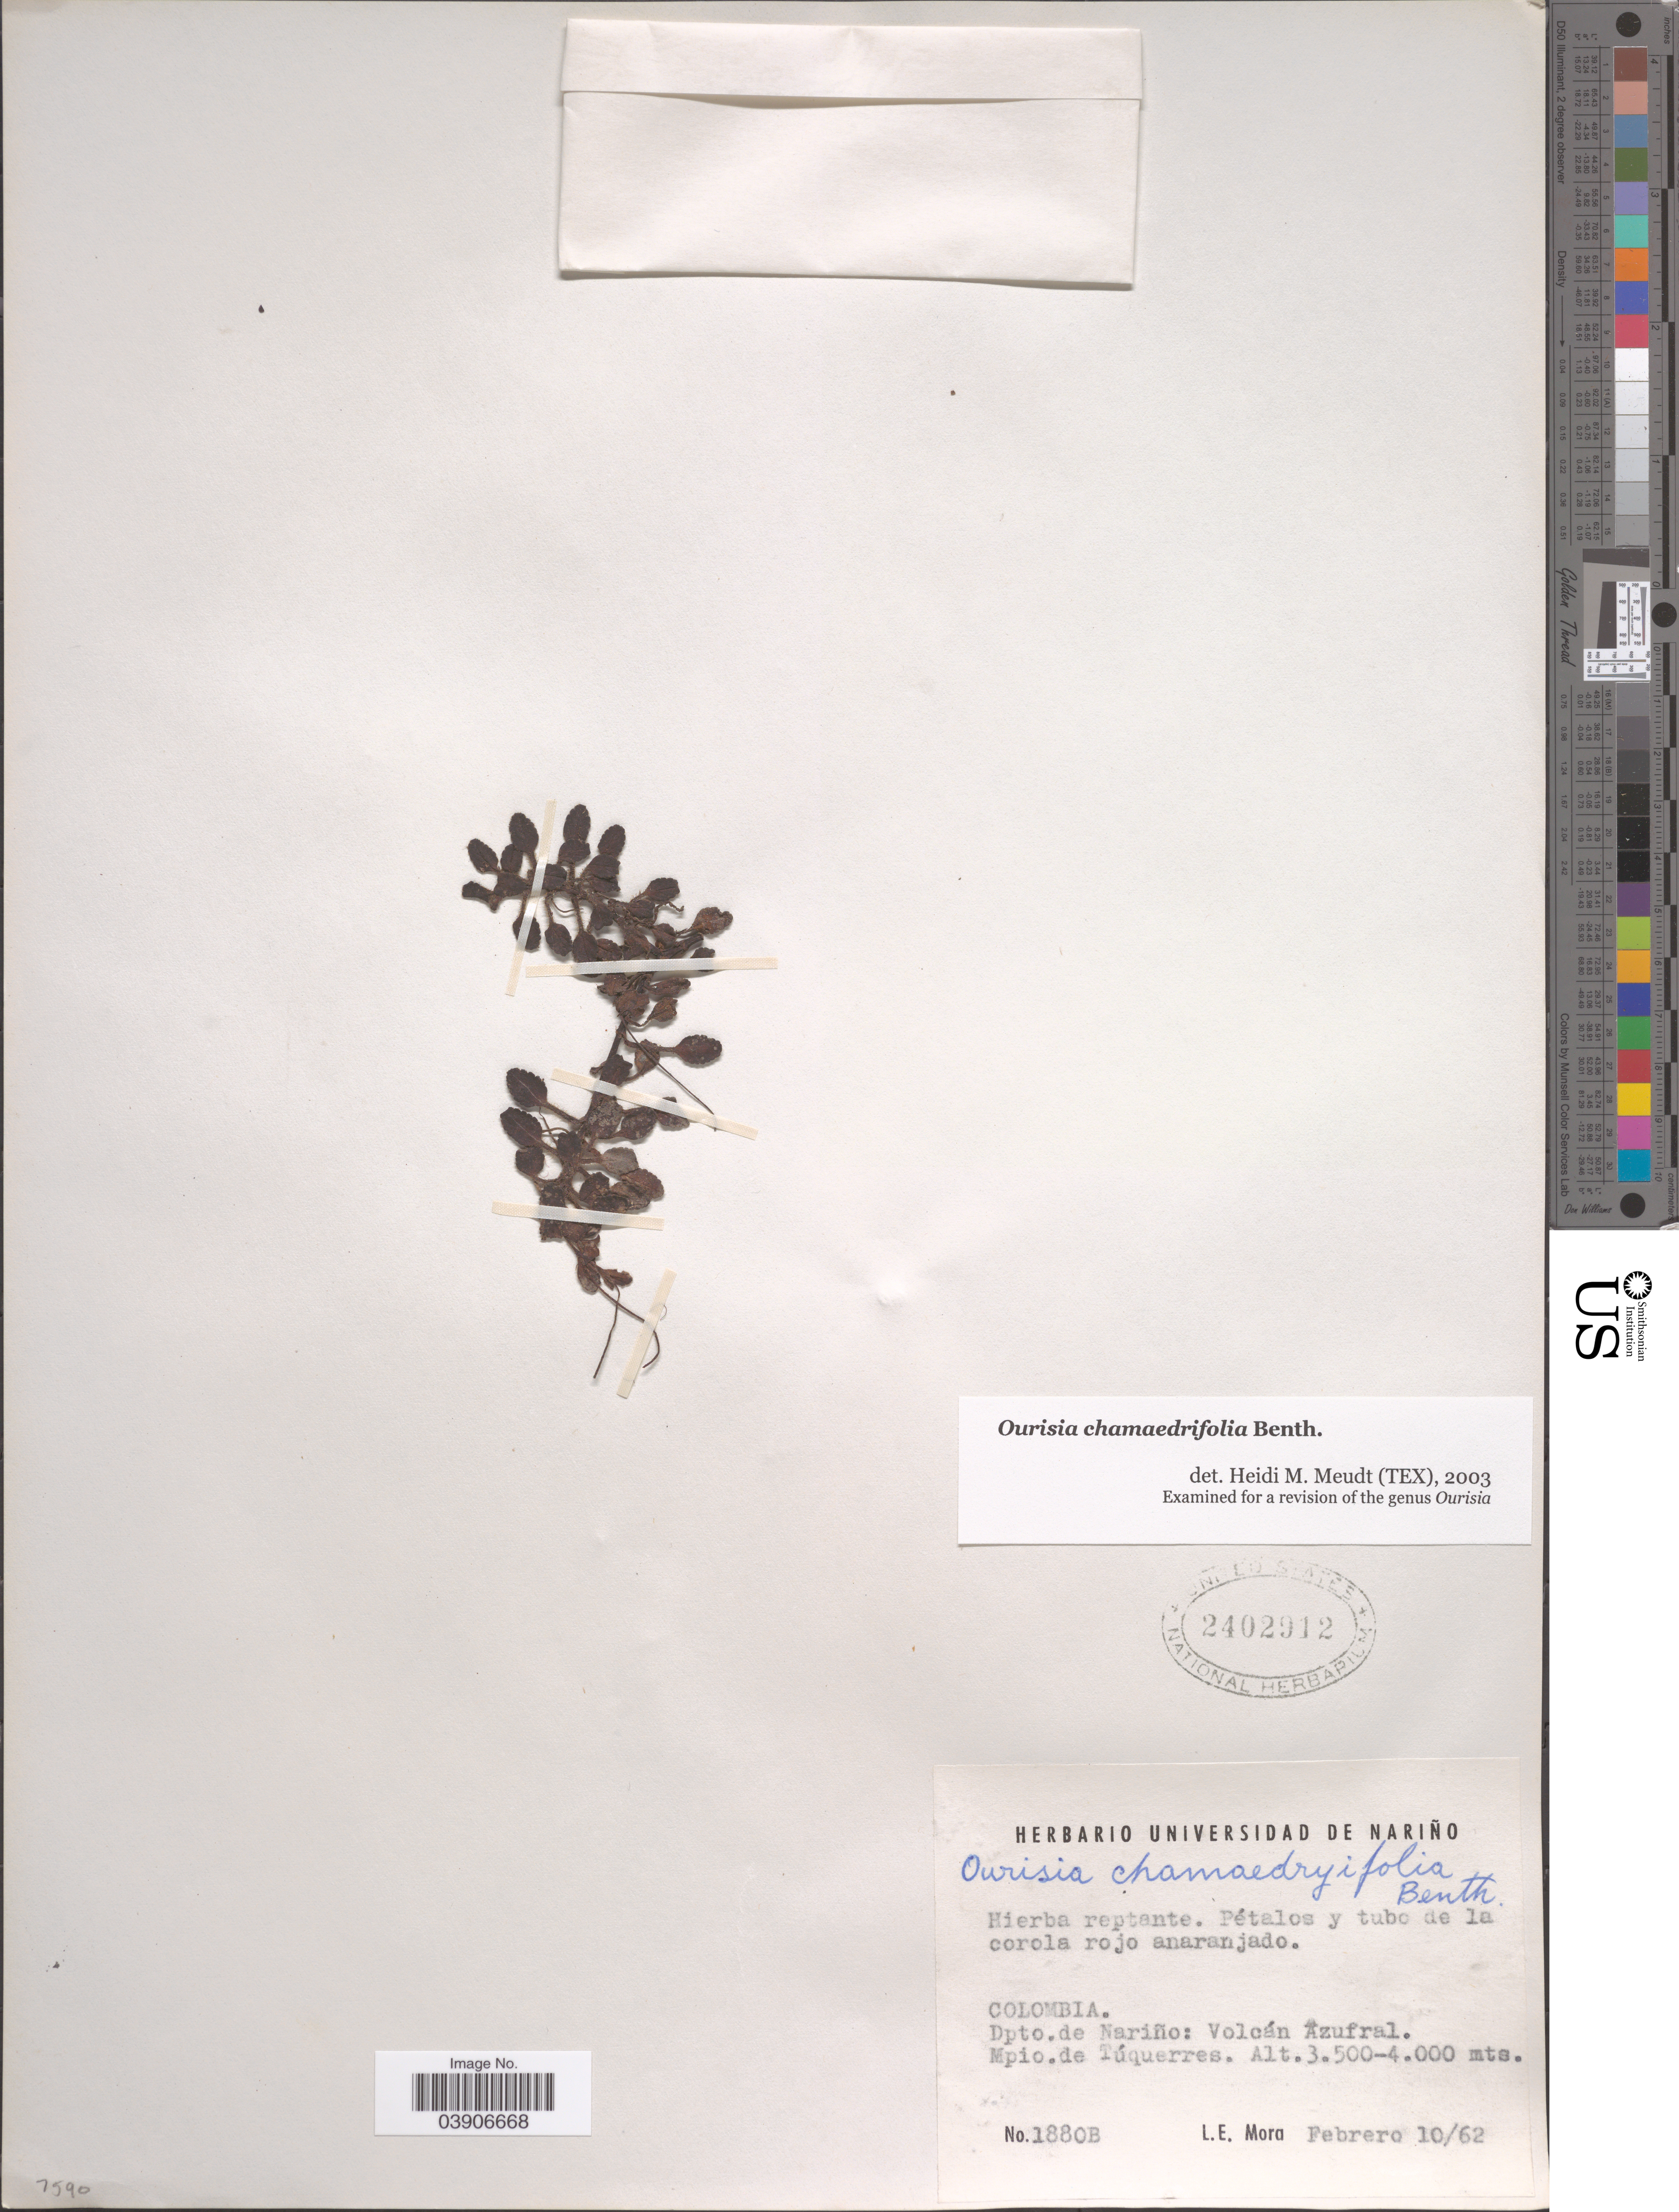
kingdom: Plantae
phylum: Tracheophyta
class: Magnoliopsida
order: Lamiales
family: Plantaginaceae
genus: Ourisia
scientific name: Ourisia chamaedrifolia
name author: Benth.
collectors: L. Mora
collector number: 1880B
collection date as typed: Transcribed d/m/y: 10/2/62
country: Colombia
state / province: Nariño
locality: Dpto. de Nariño: Volcán Azufral. Mpio. de Túquerres.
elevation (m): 3500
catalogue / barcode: US 2402912